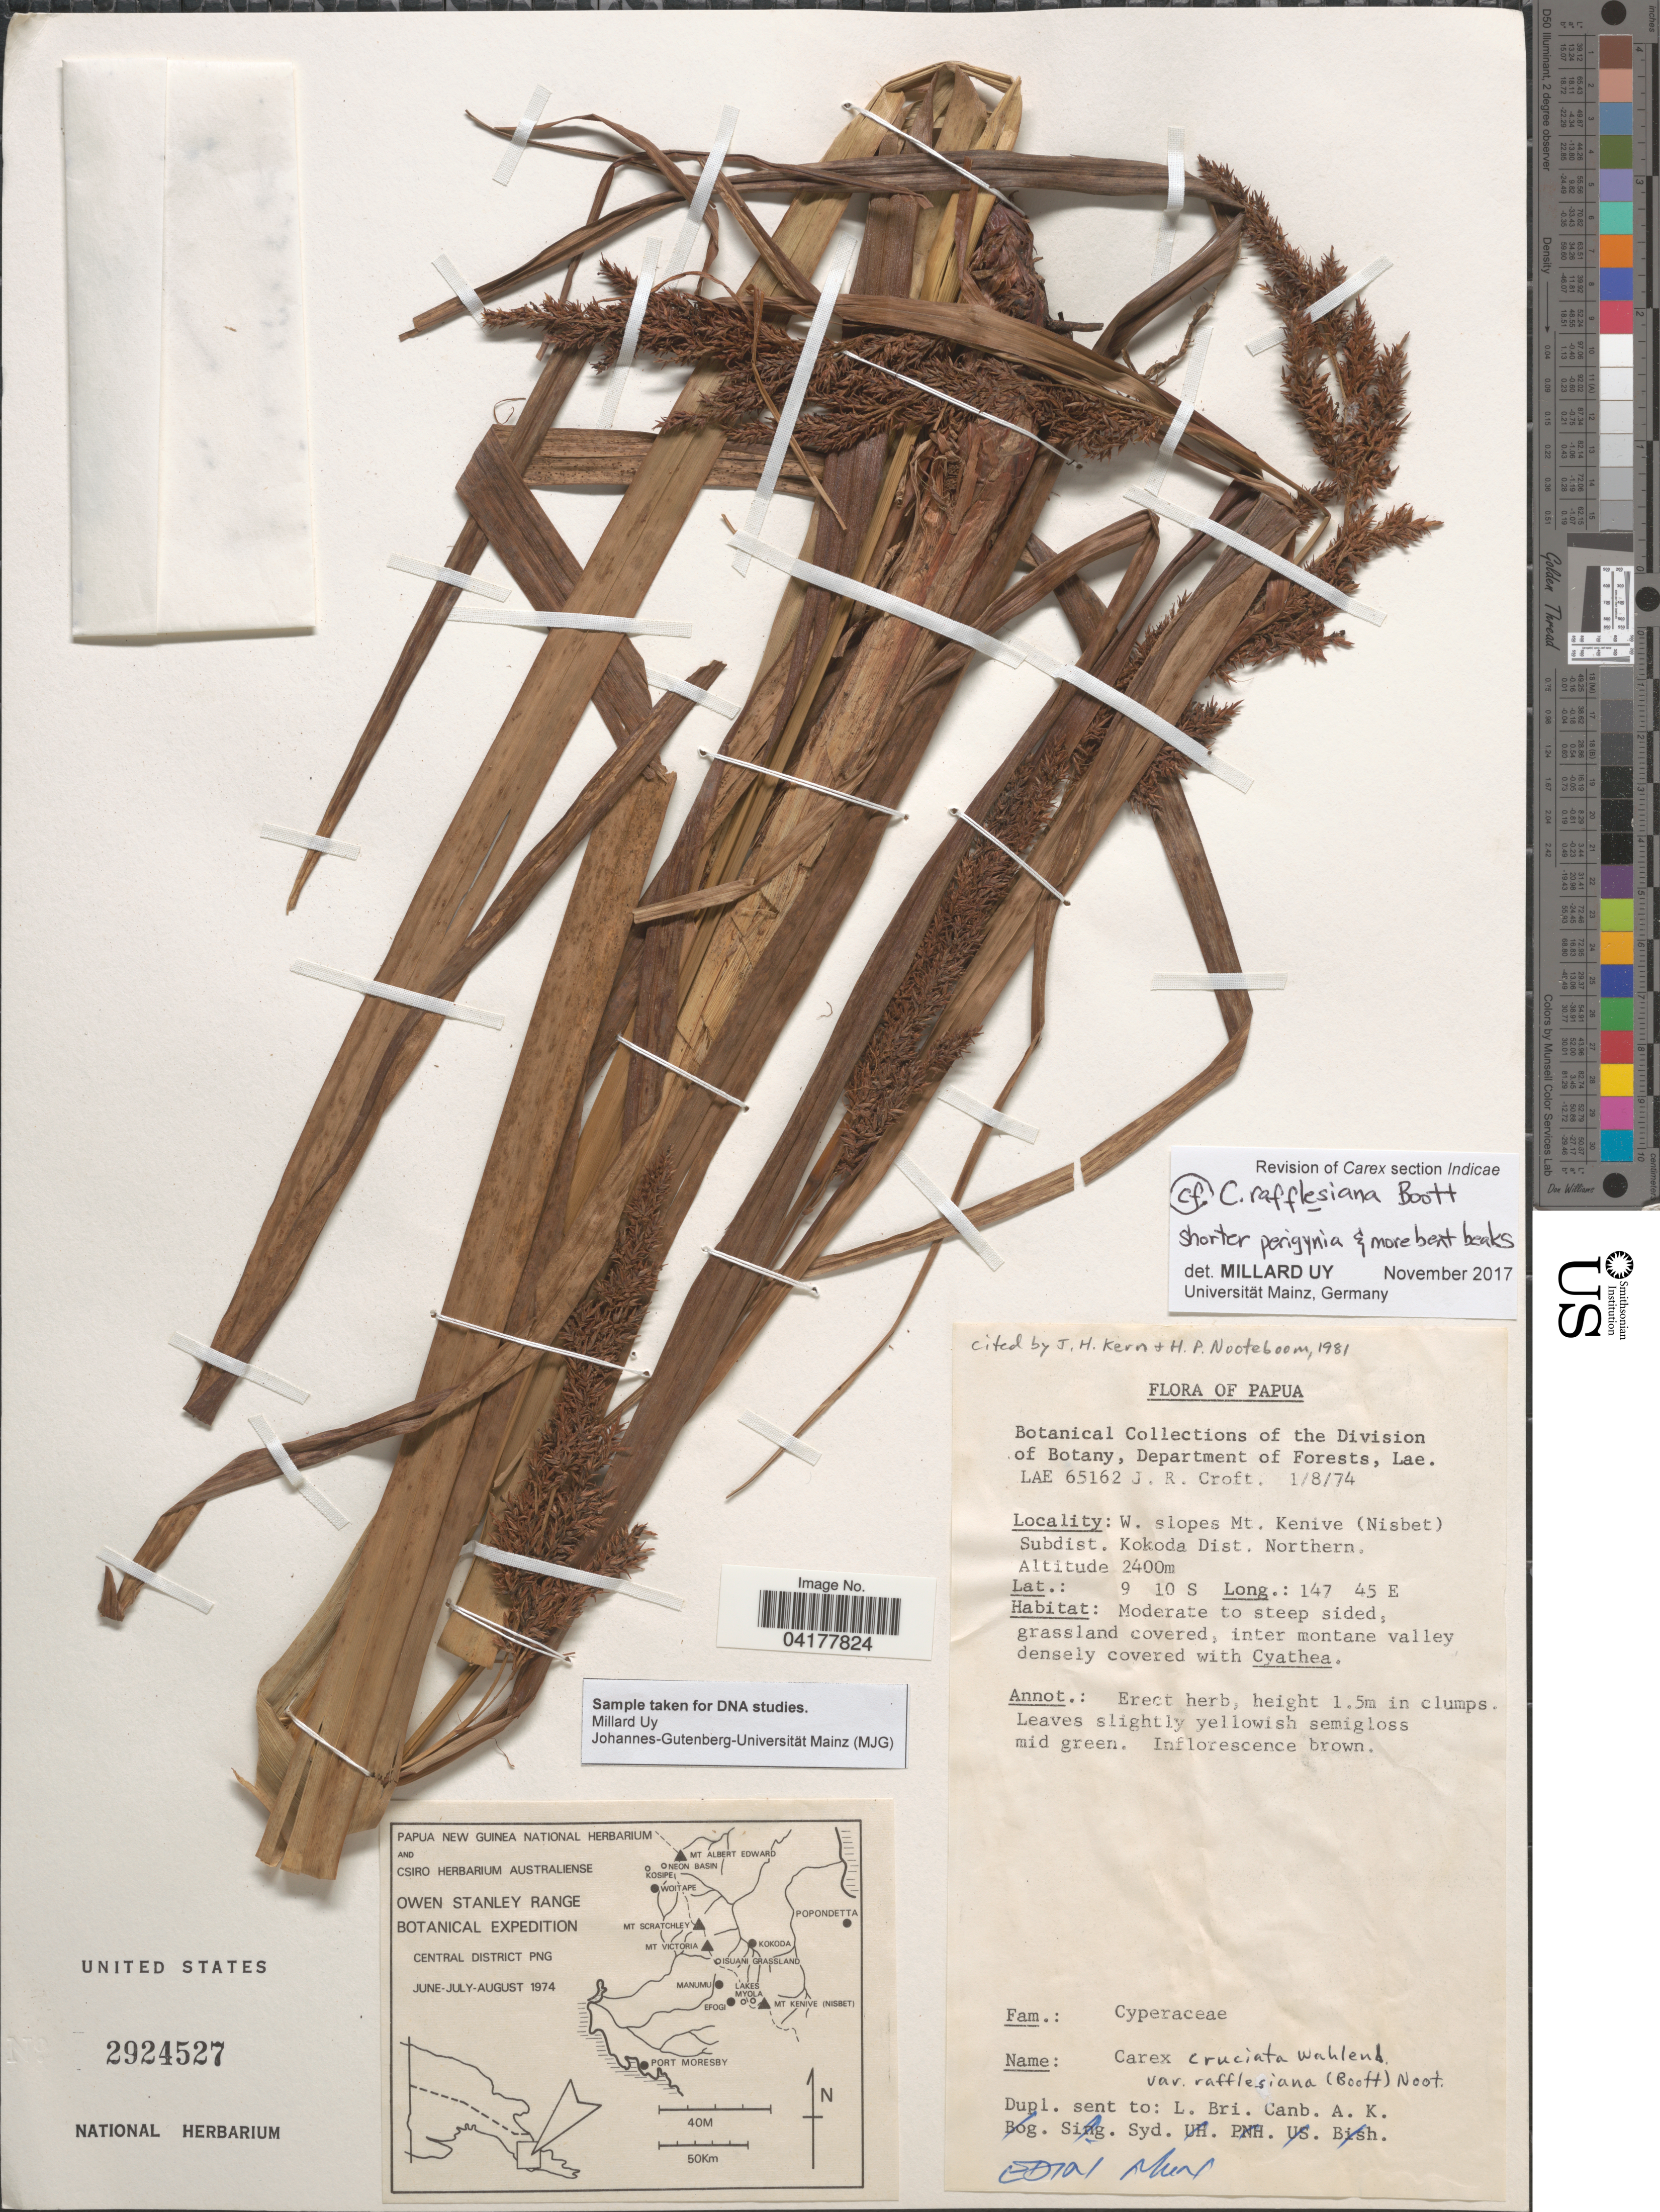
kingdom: Plantae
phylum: Tracheophyta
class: Liliopsida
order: Poales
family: Cyperaceae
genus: Carex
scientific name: Carex rafflesiana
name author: Boott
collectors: J. R. Croft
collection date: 1974-08-01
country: Papua New Guinea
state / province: Northern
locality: Owen Stanley Range Botanical Expedition. W. slopes Mt. Kenive (Nisbet) Subdist. Kokoda Dist. Northern.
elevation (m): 2400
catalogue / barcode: US 2924527